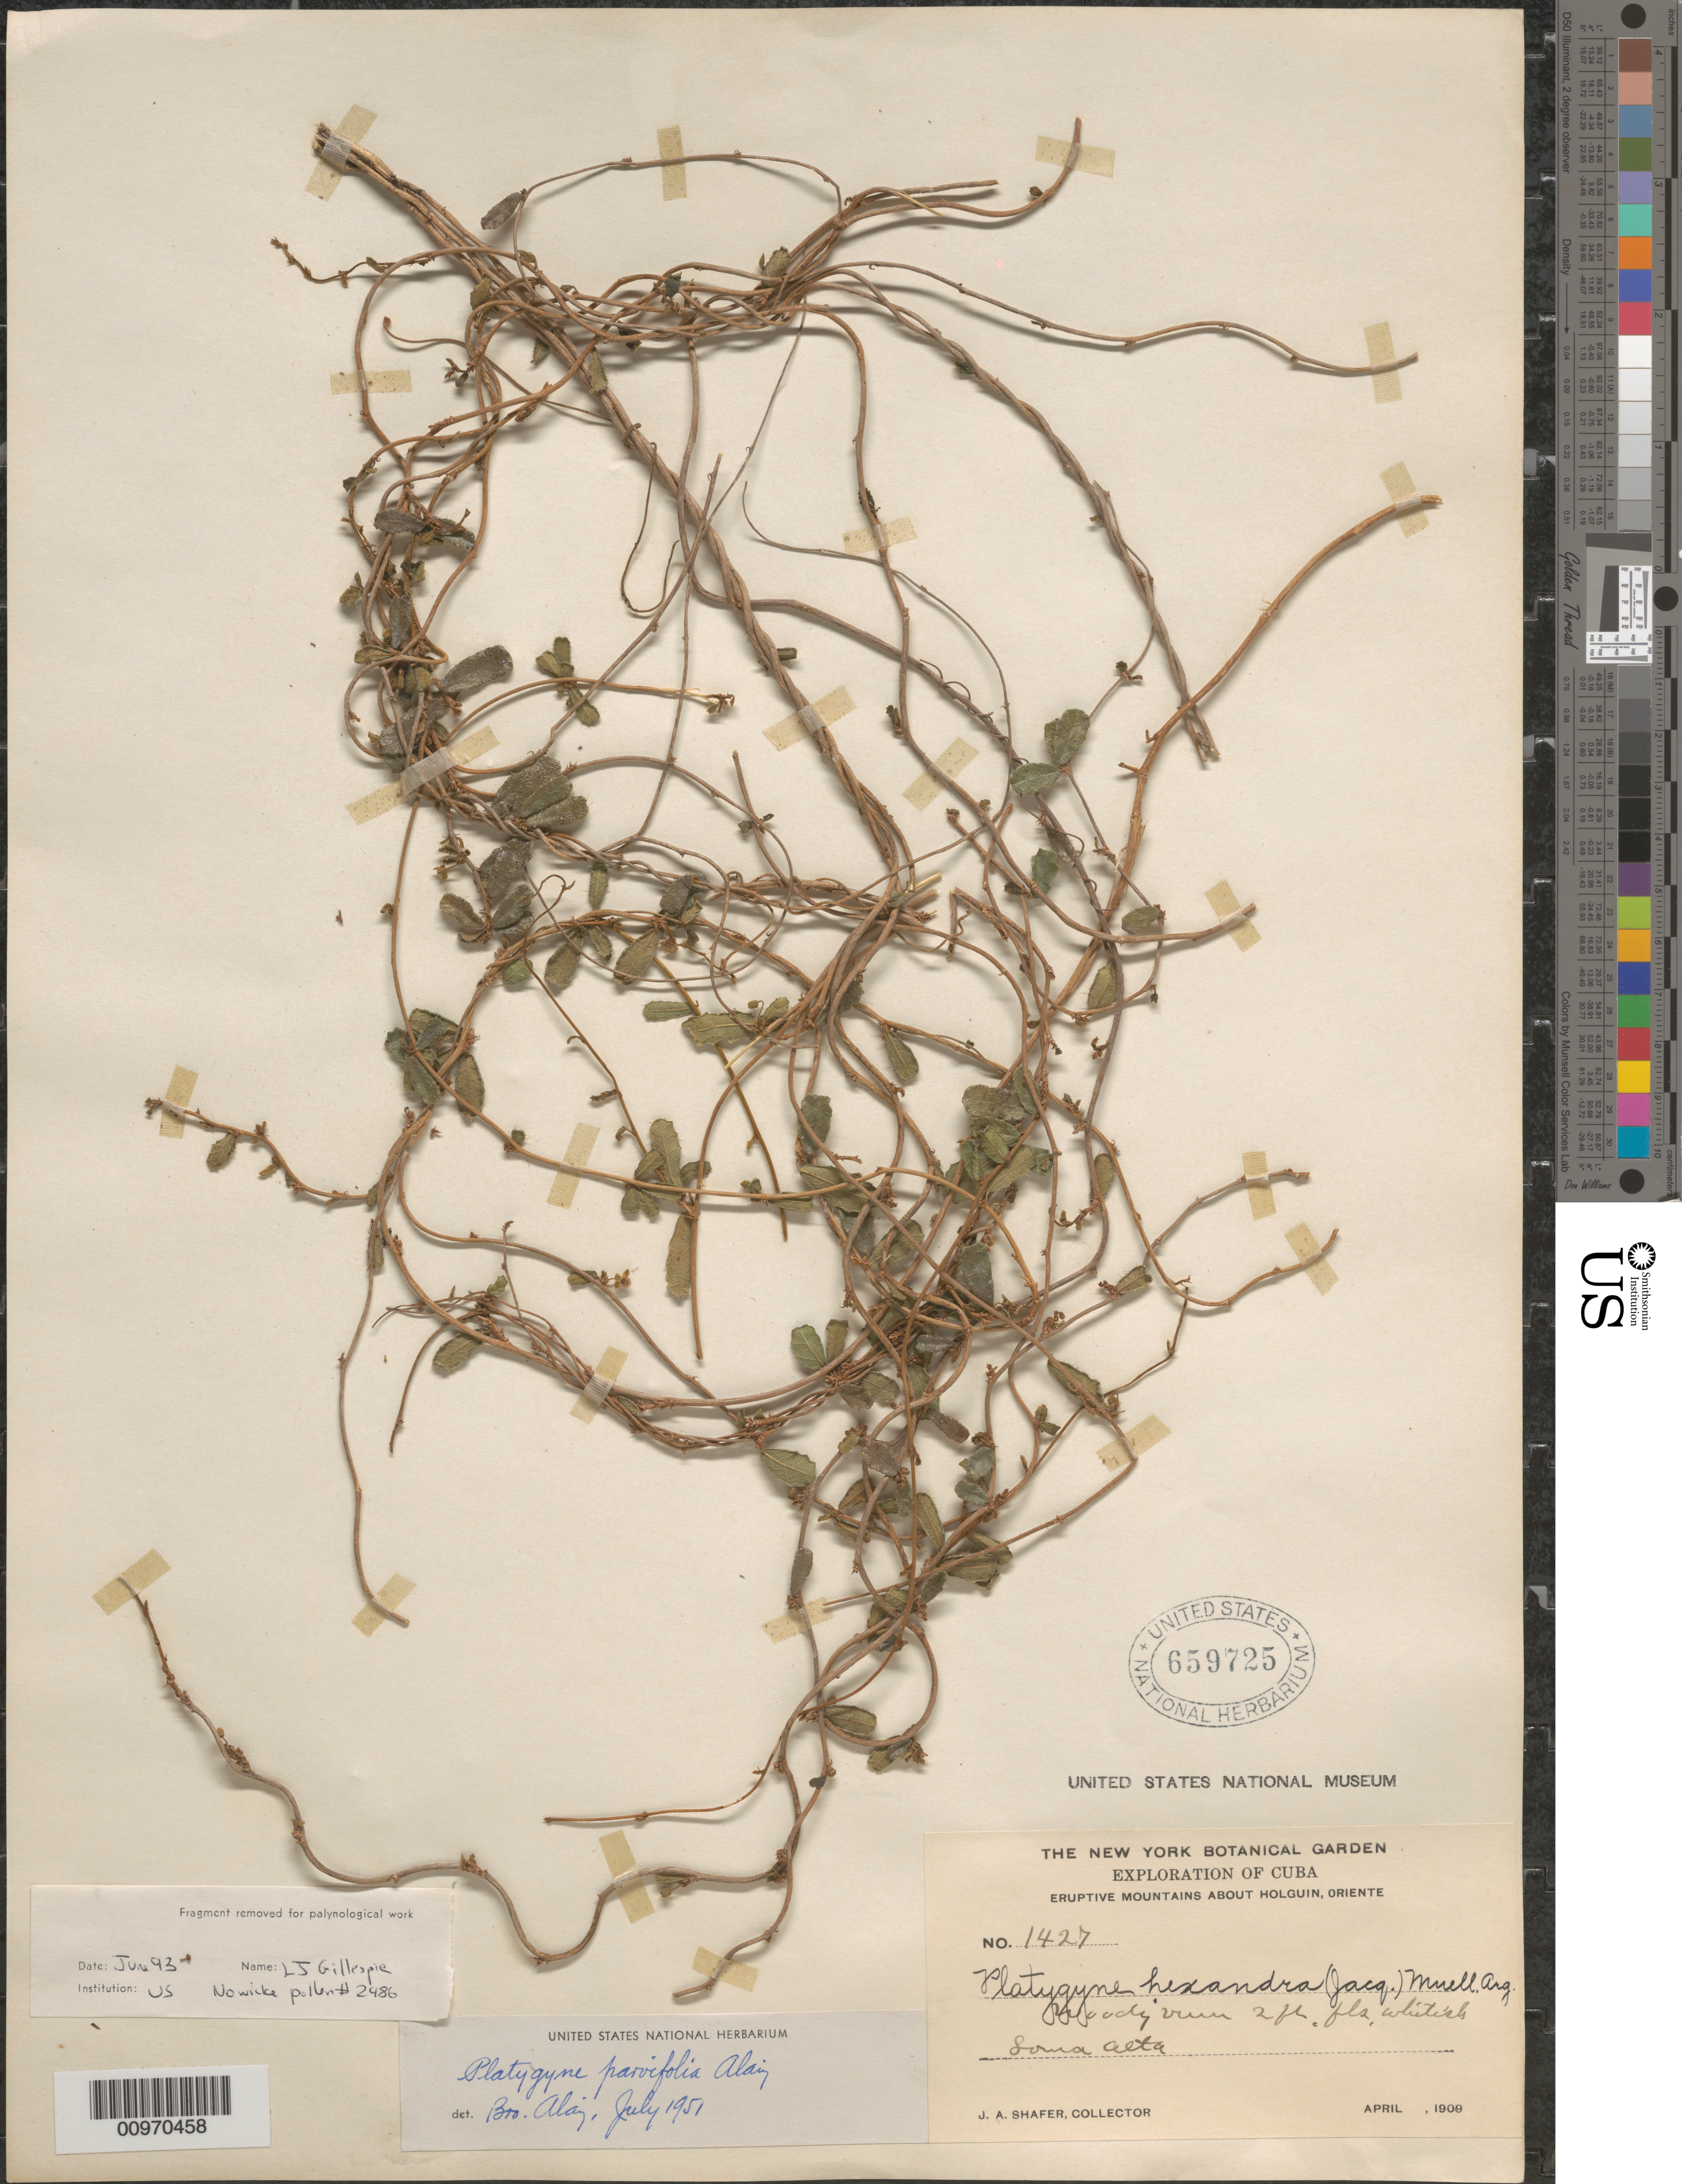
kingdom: Plantae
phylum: Tracheophyta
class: Magnoliopsida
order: Malpighiales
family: Euphorbiaceae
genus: Platygyna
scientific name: Platygyna parvifolia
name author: Alain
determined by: Liogier, Alain H.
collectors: J. A. Shafer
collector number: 1427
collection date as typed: Apr 1909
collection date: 1909-04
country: Cuba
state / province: Holguín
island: Cuba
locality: About Holguin, Loma Alta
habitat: Eruptive mountains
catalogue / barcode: US 659725